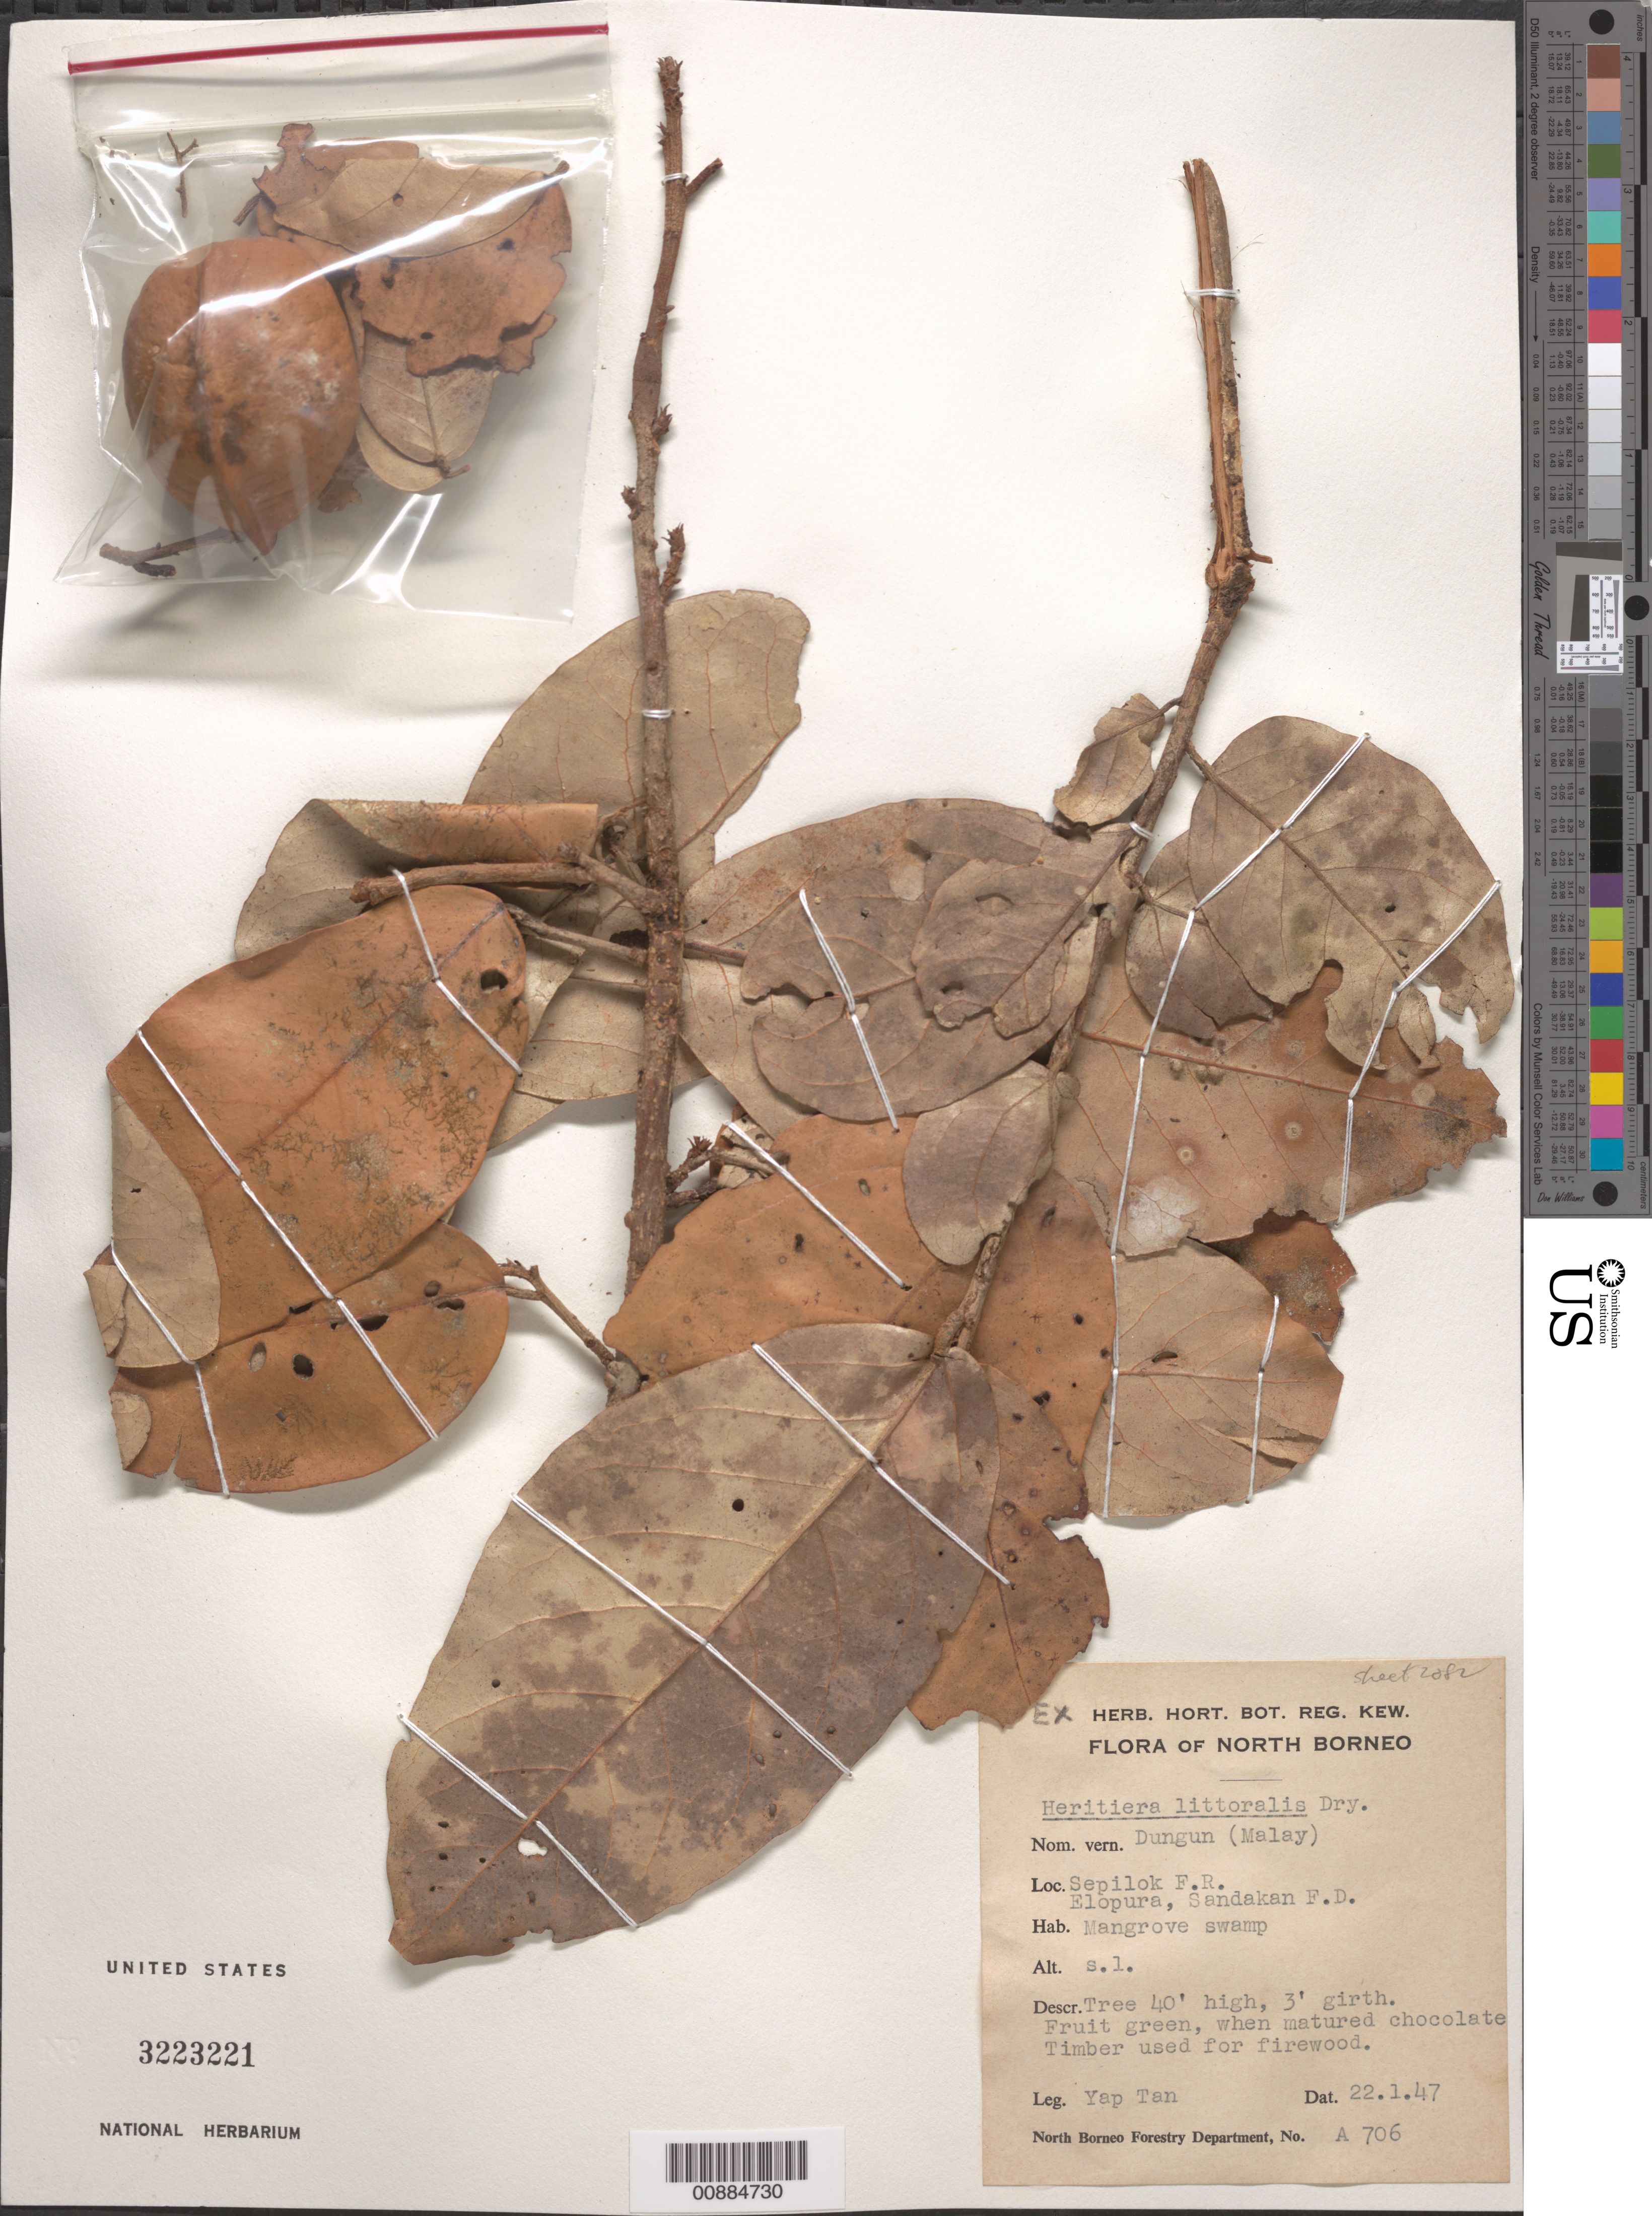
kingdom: Plantae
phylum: Tracheophyta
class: Magnoliopsida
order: Malvales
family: Malvaceae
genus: Heritiera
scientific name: Heritiera littoralis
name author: Aiton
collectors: A. Tan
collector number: A 706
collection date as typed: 22 Jan 1947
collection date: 1947-01-22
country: Malaysia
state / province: Sabah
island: Borneo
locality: Sepilok F.R., Sandakan F.D., Elopura.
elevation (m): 0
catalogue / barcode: US 3223221